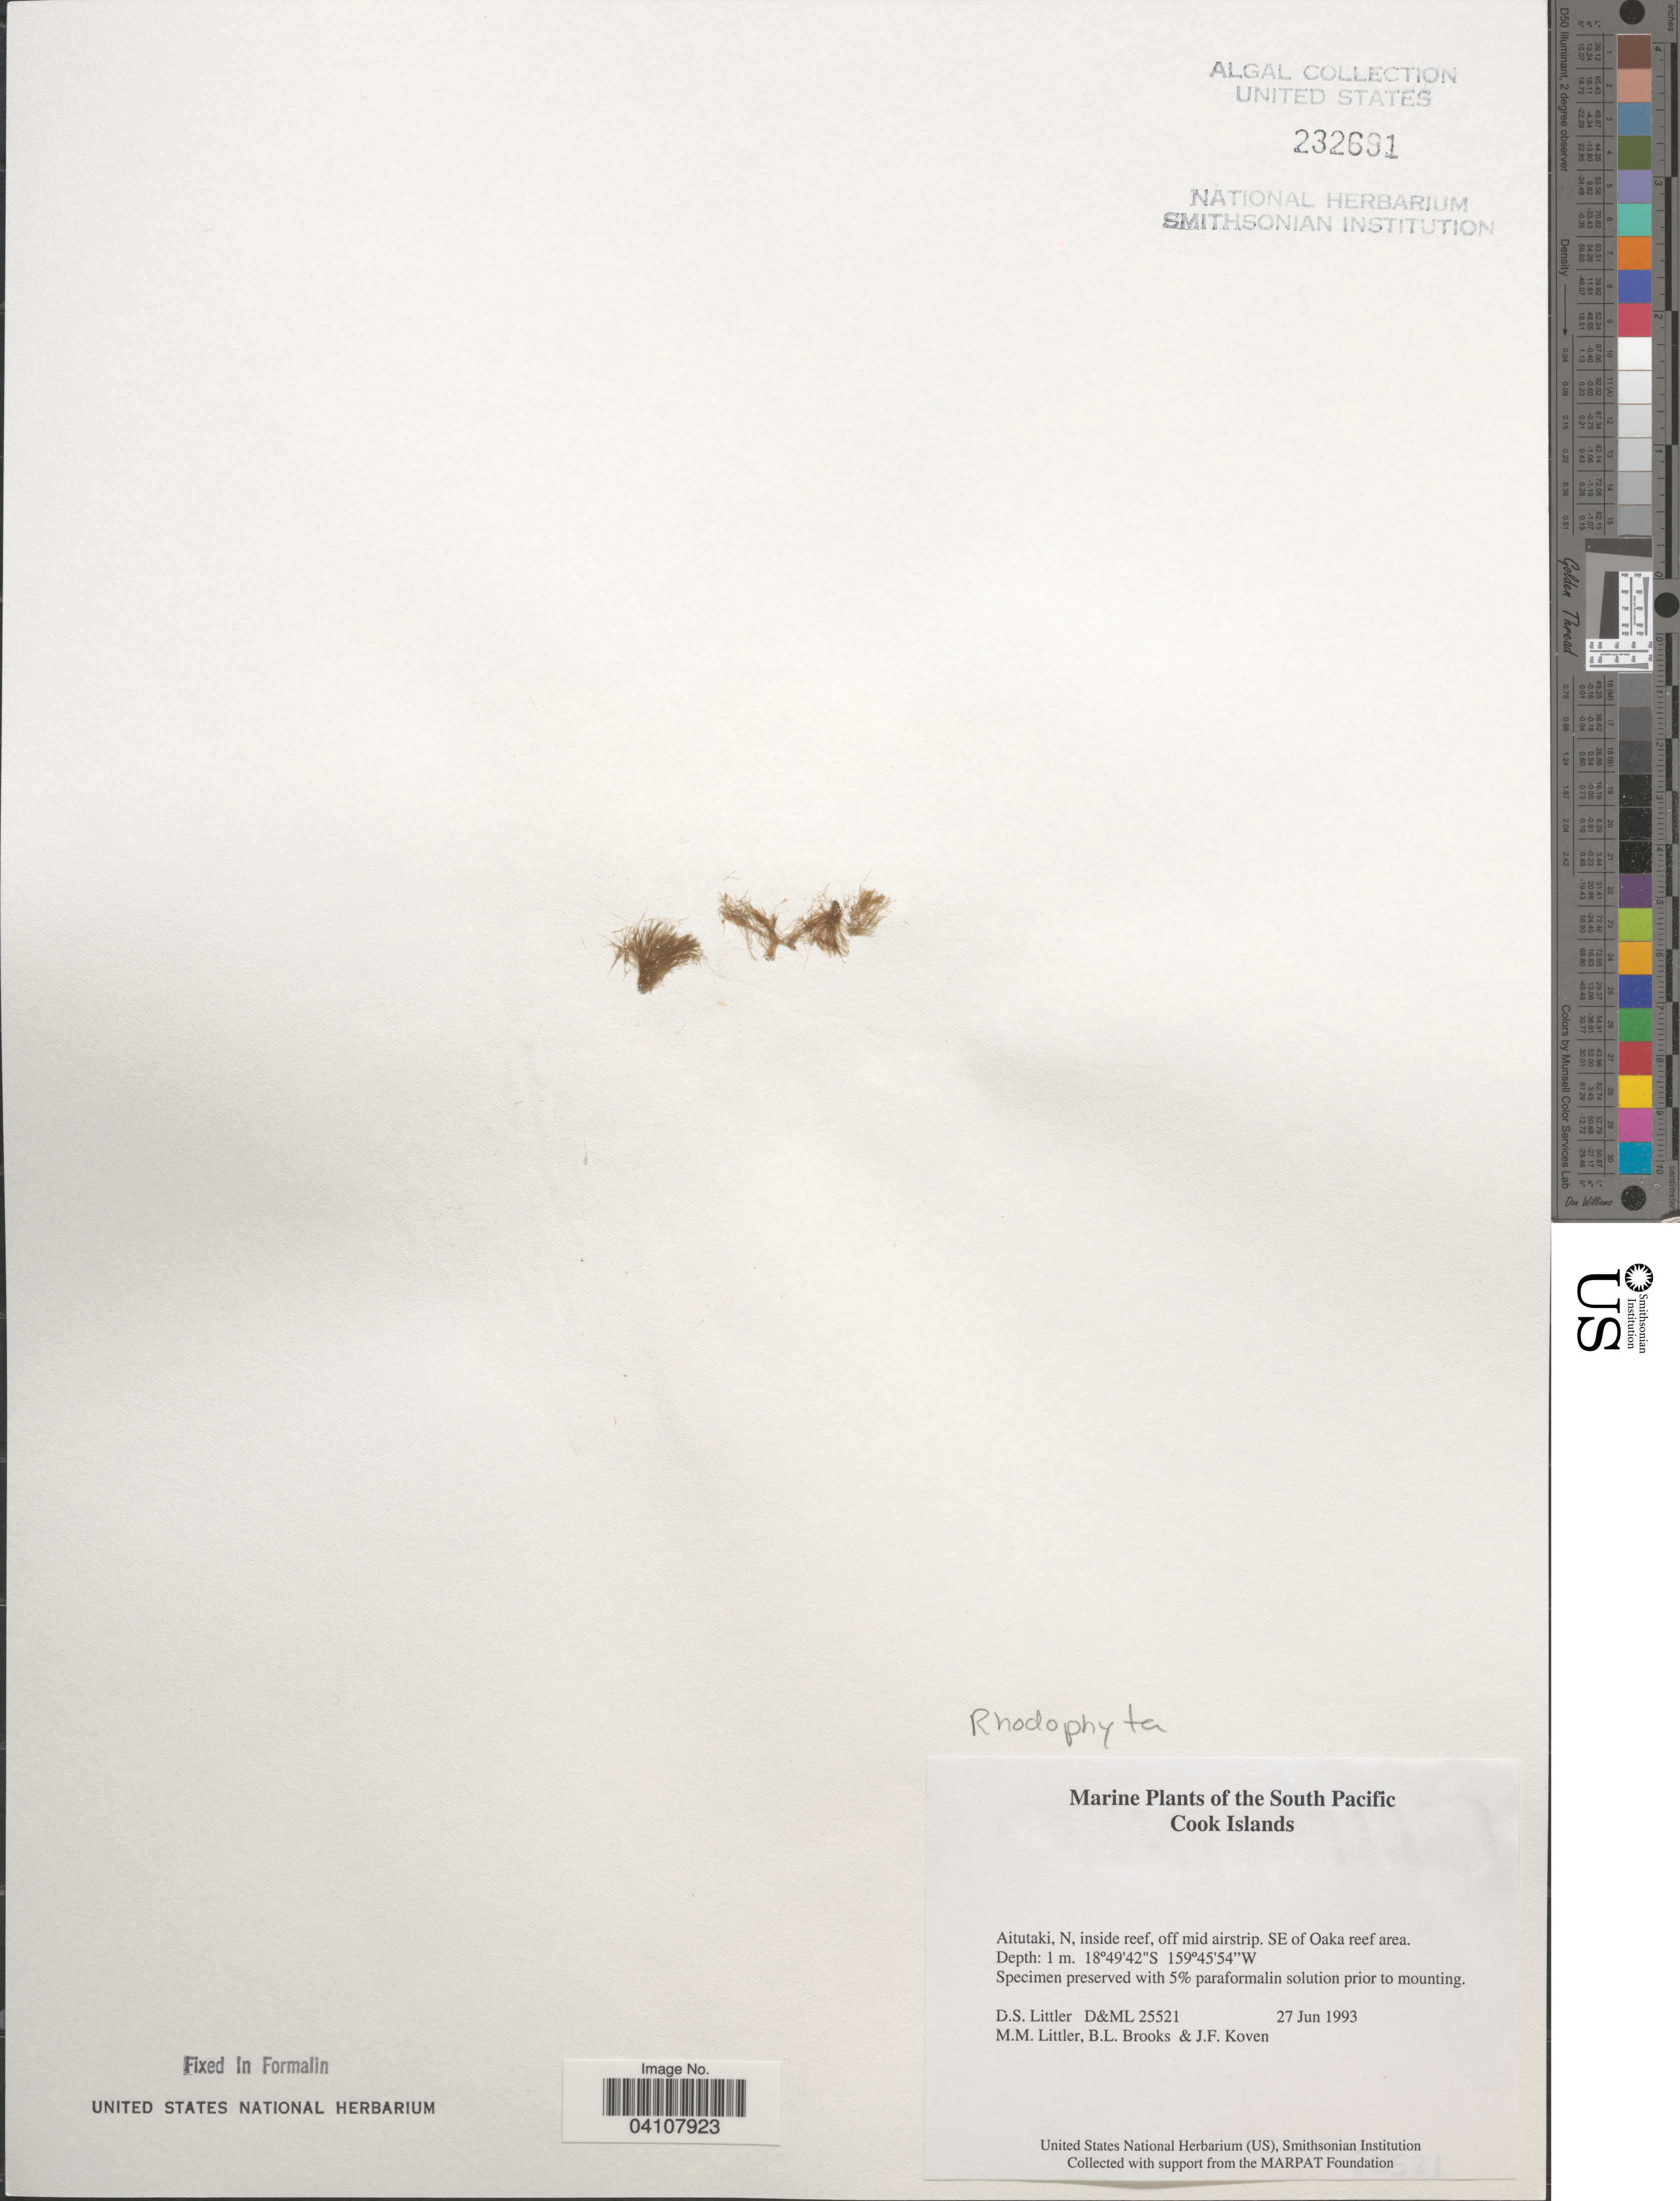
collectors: D. S. Littler, B. Brooks & J. Koven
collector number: D&ML25521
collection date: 1993-06-27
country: Cook Islands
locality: The South Pacific. Aitutaki, N, inside reef, off mid airstrip, SE of Oaka reef area.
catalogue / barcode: US 232691